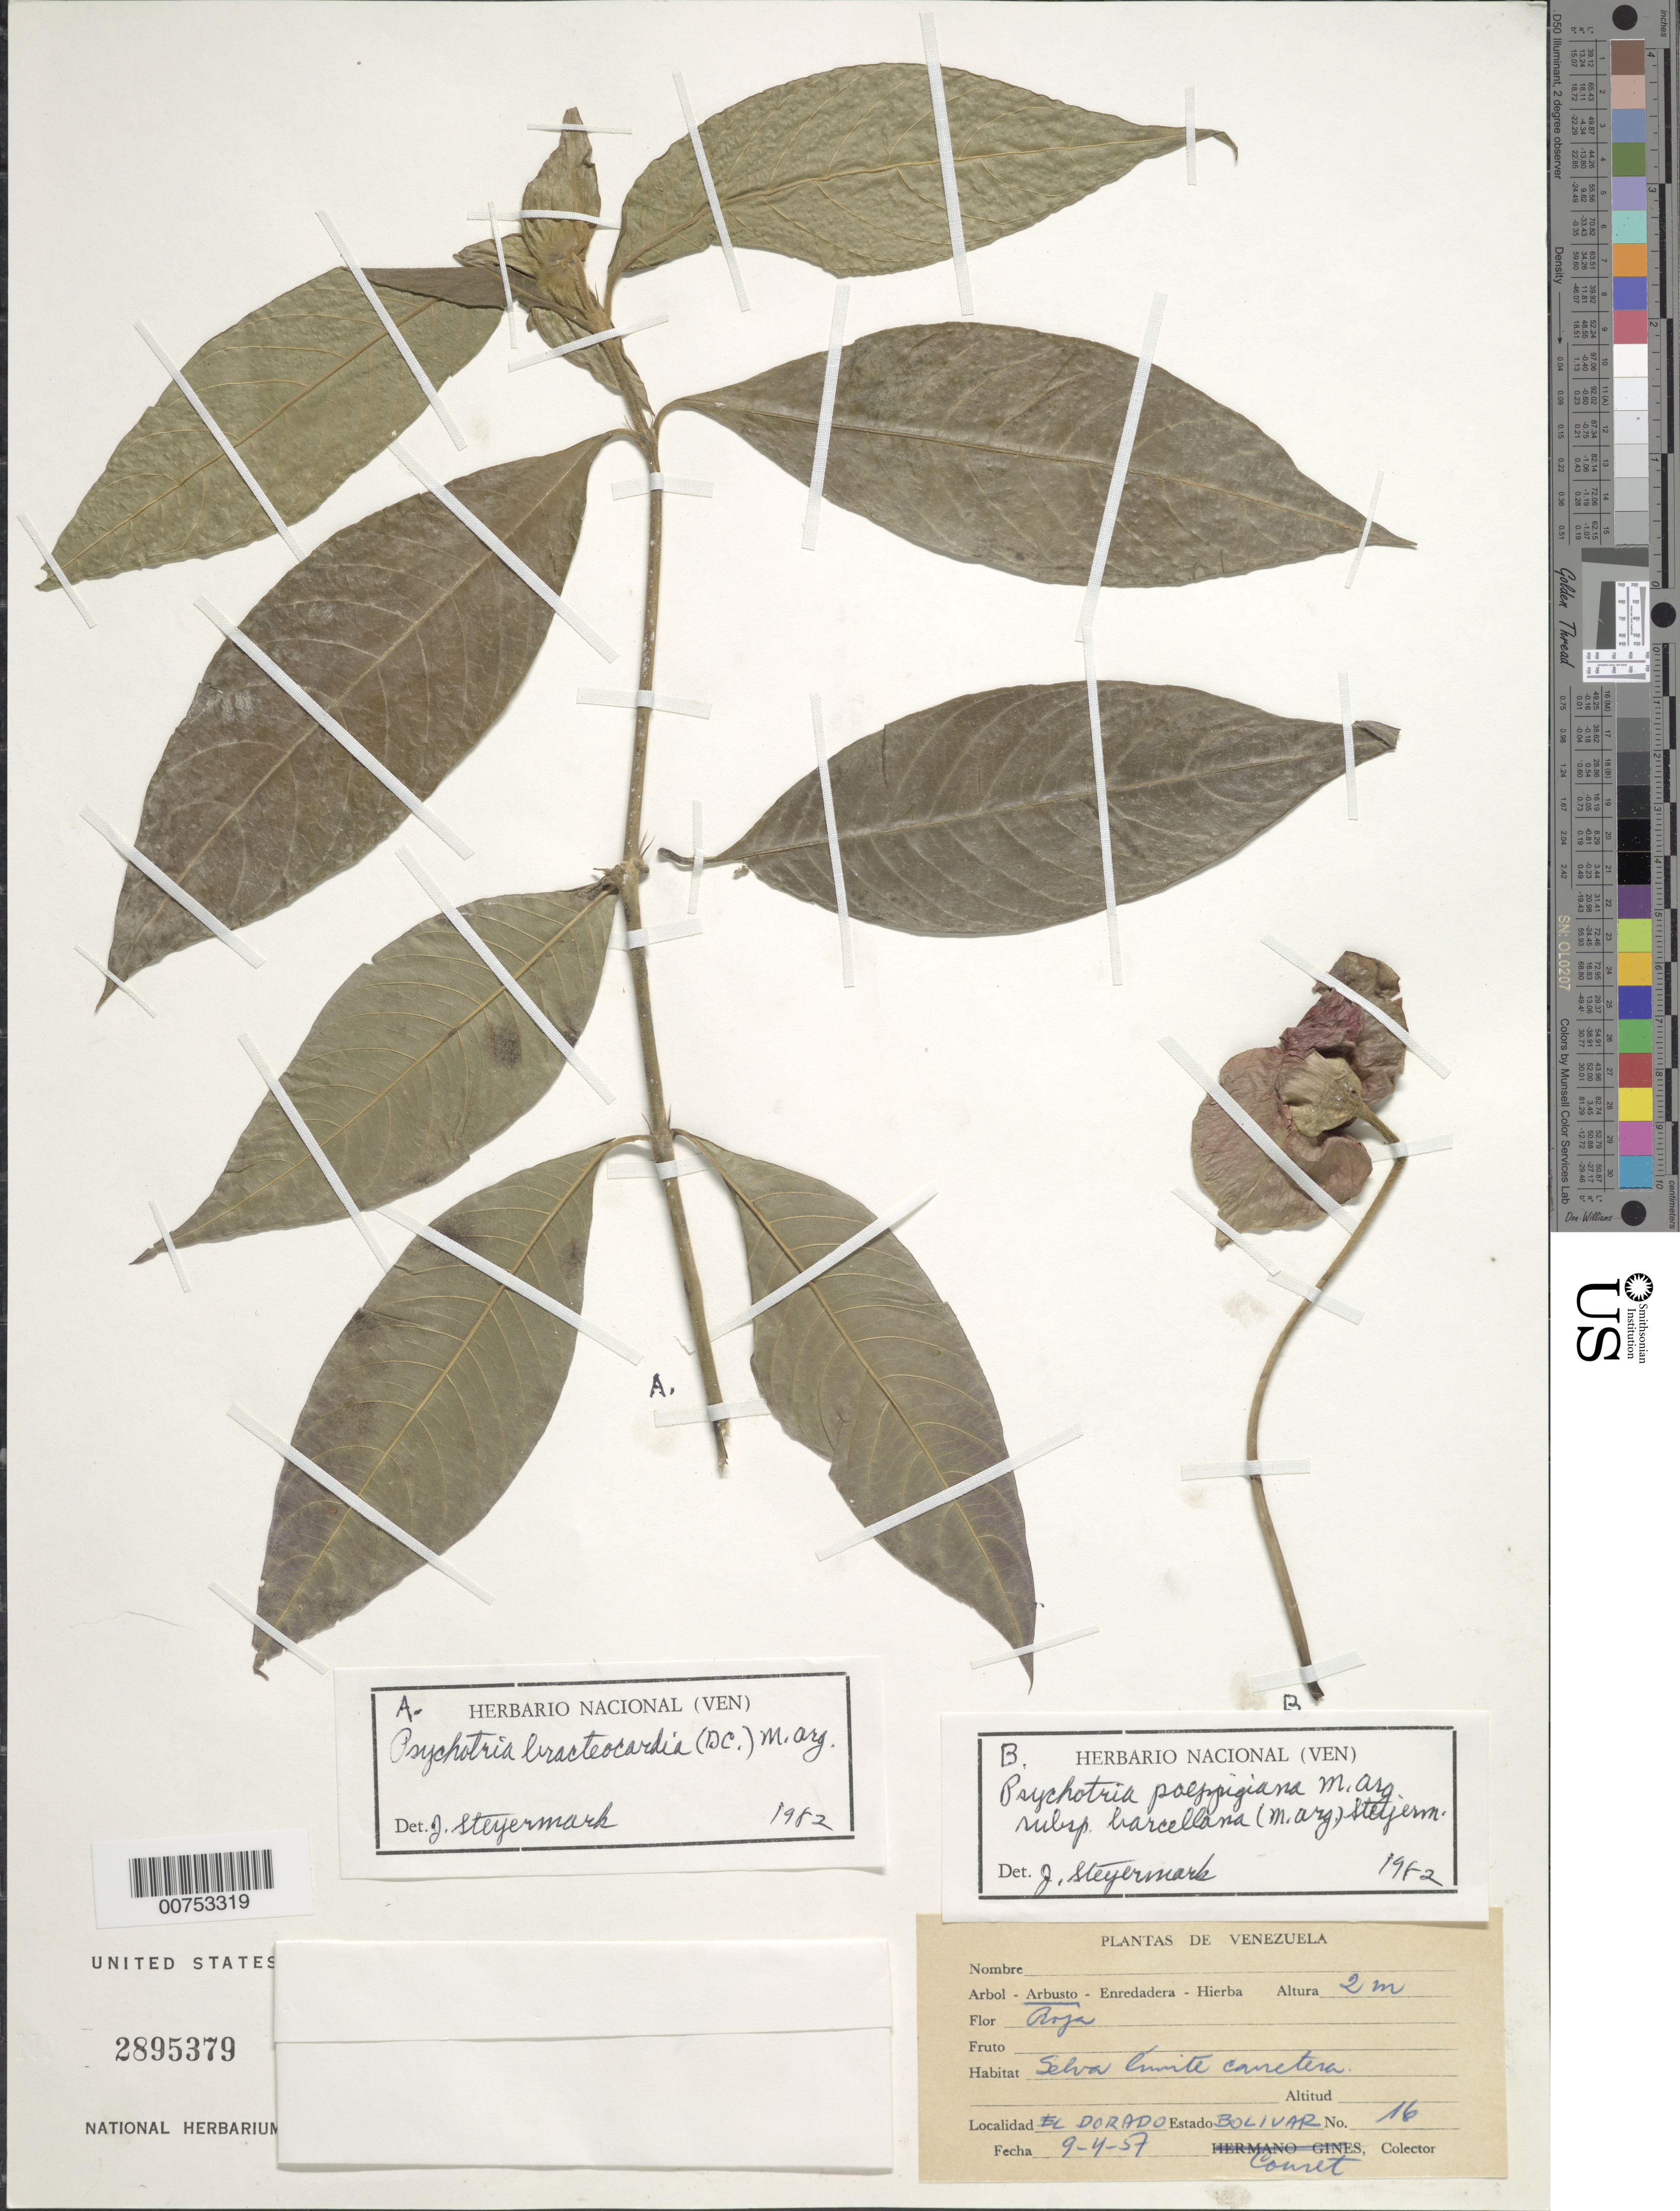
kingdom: Plantae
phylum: Tracheophyta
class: Magnoliopsida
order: Gentianales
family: Rubiaceae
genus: Psychotria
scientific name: Psychotria bracteocardia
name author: (DC.) Müll. Arg.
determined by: Steyermark, Julian A., (VEN)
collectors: -. Couret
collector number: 16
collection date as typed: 9-Apr-57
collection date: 1957-04-09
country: Venezuela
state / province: Bolívar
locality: El Dorado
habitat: Selva limite carretera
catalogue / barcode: US 2895379